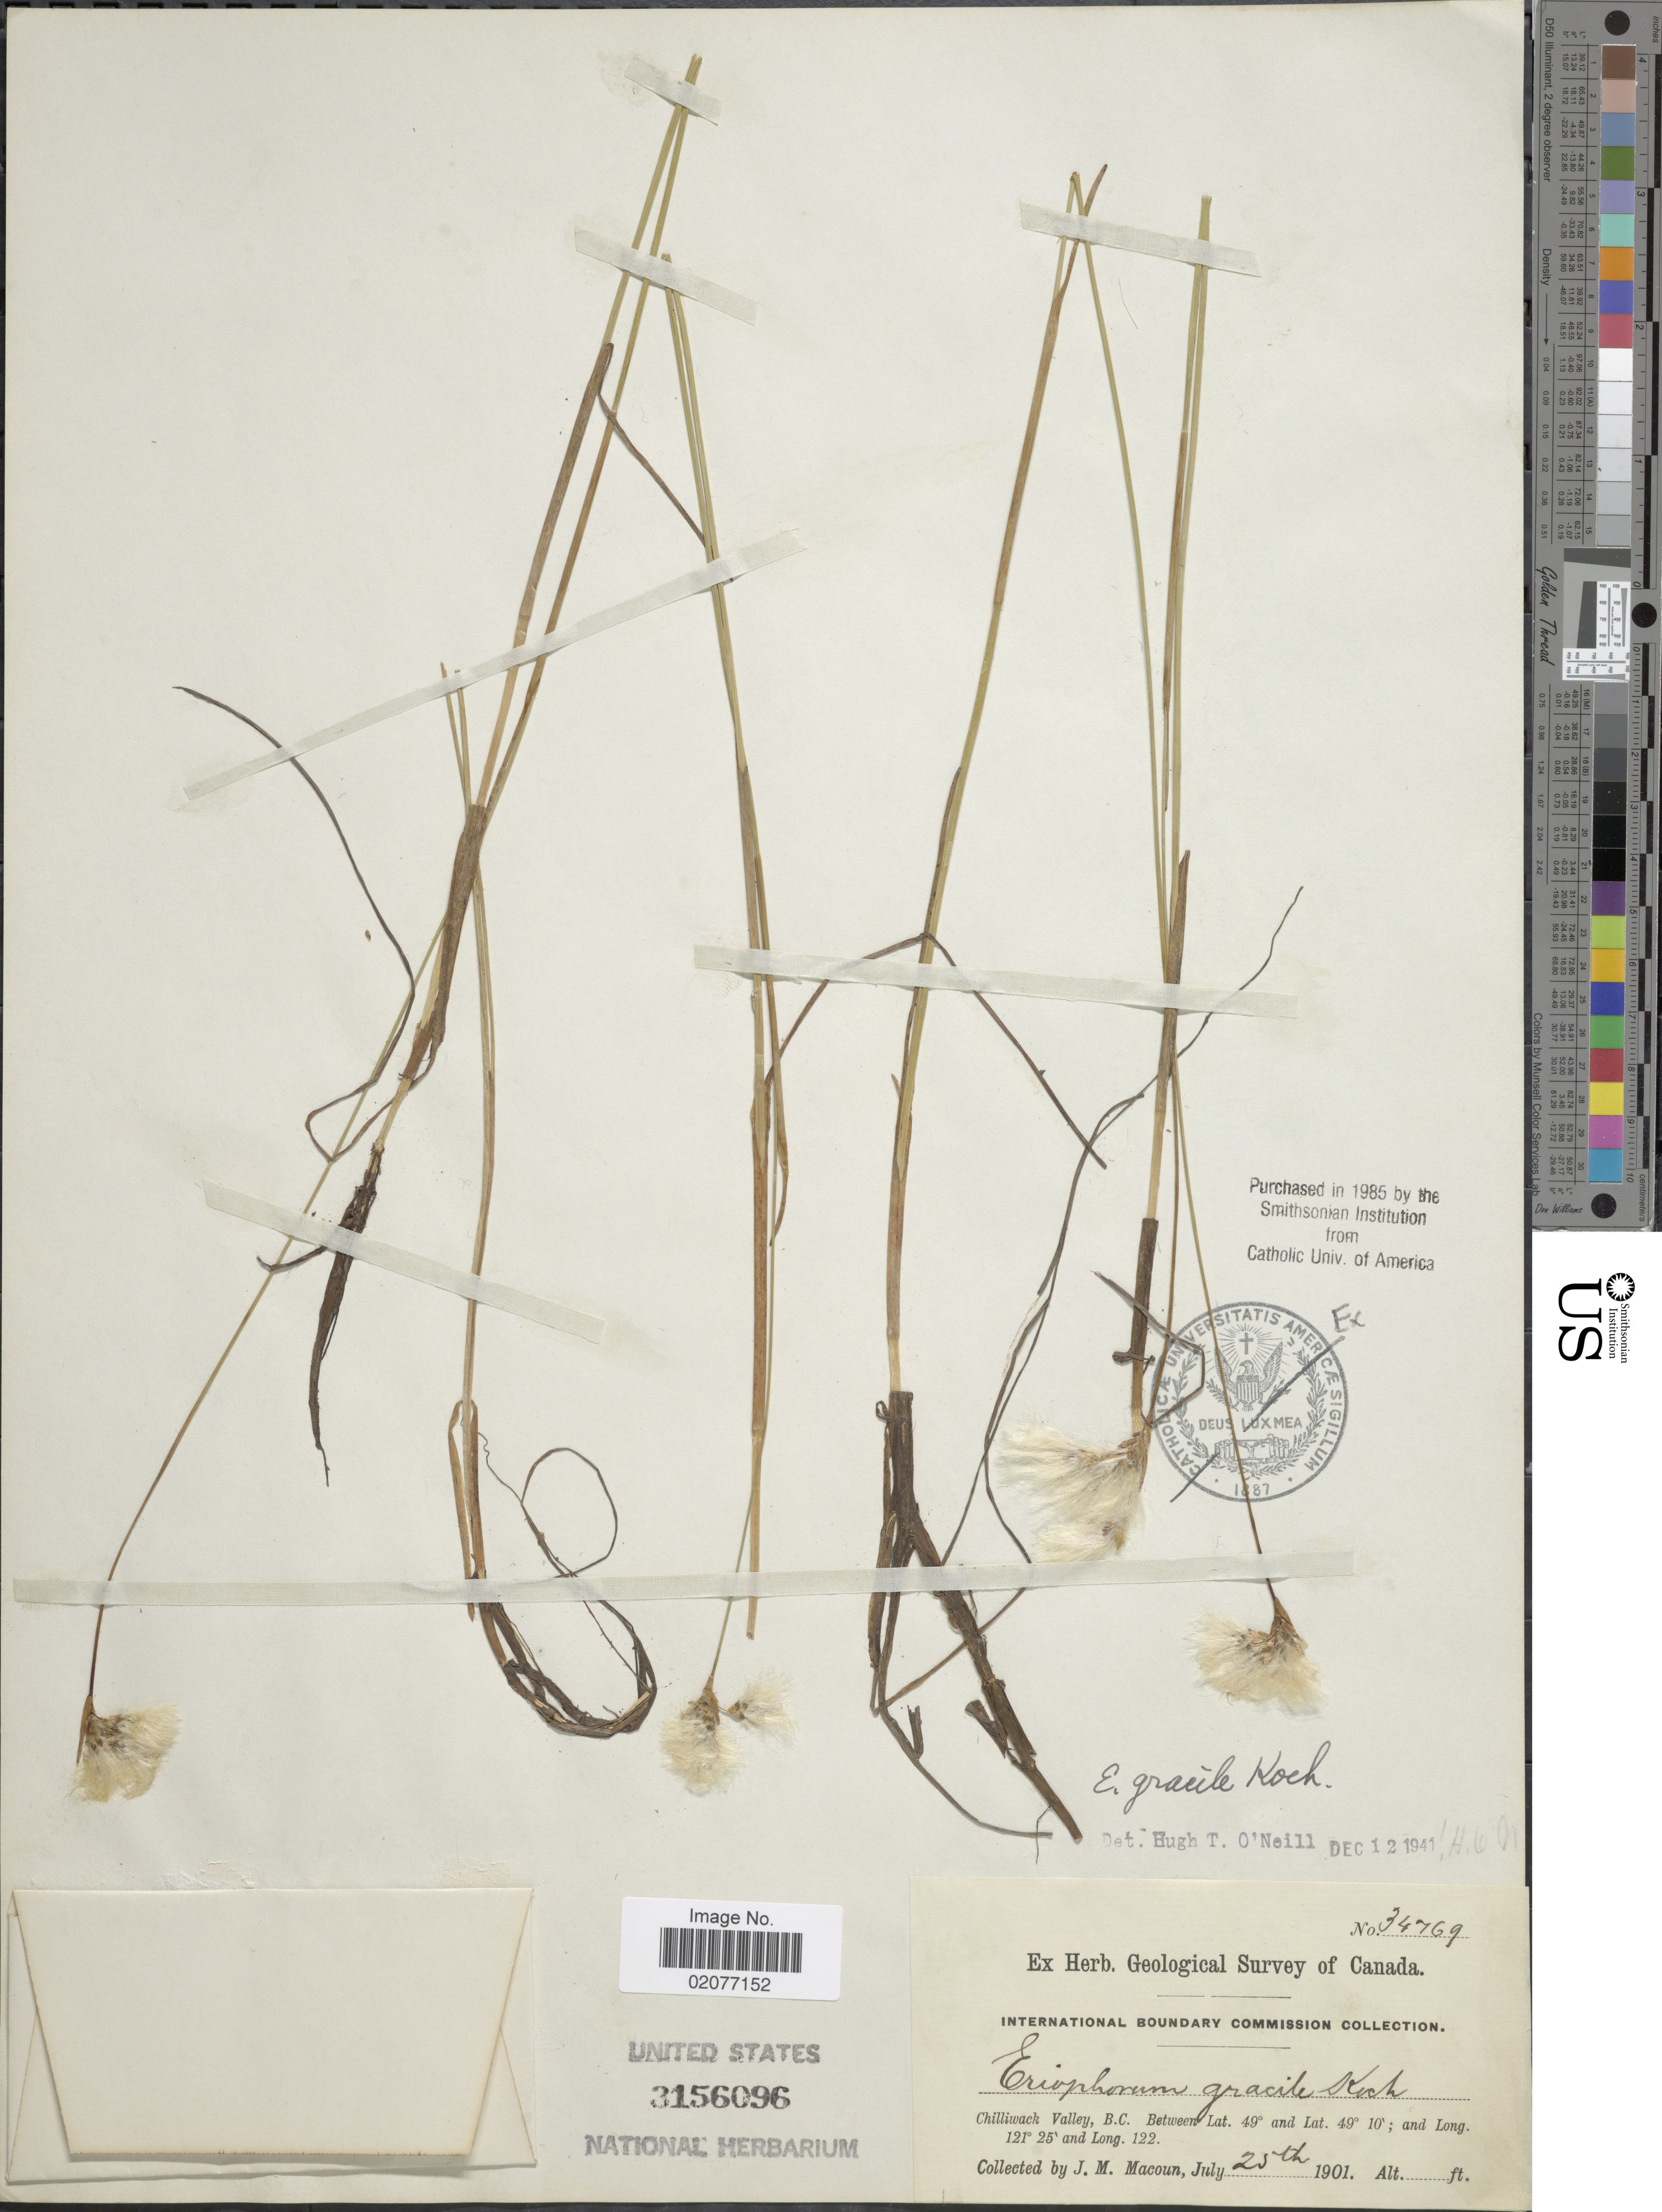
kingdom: Plantae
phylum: Tracheophyta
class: Liliopsida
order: Poales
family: Cyperaceae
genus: Eriophorum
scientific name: Eriophorum gracile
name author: W.D.J. Koch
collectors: J. M. Macoun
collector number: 34769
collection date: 1901-07-25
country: Canada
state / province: British Columbia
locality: Chilliwack Valley, B.C.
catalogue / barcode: US 3156096